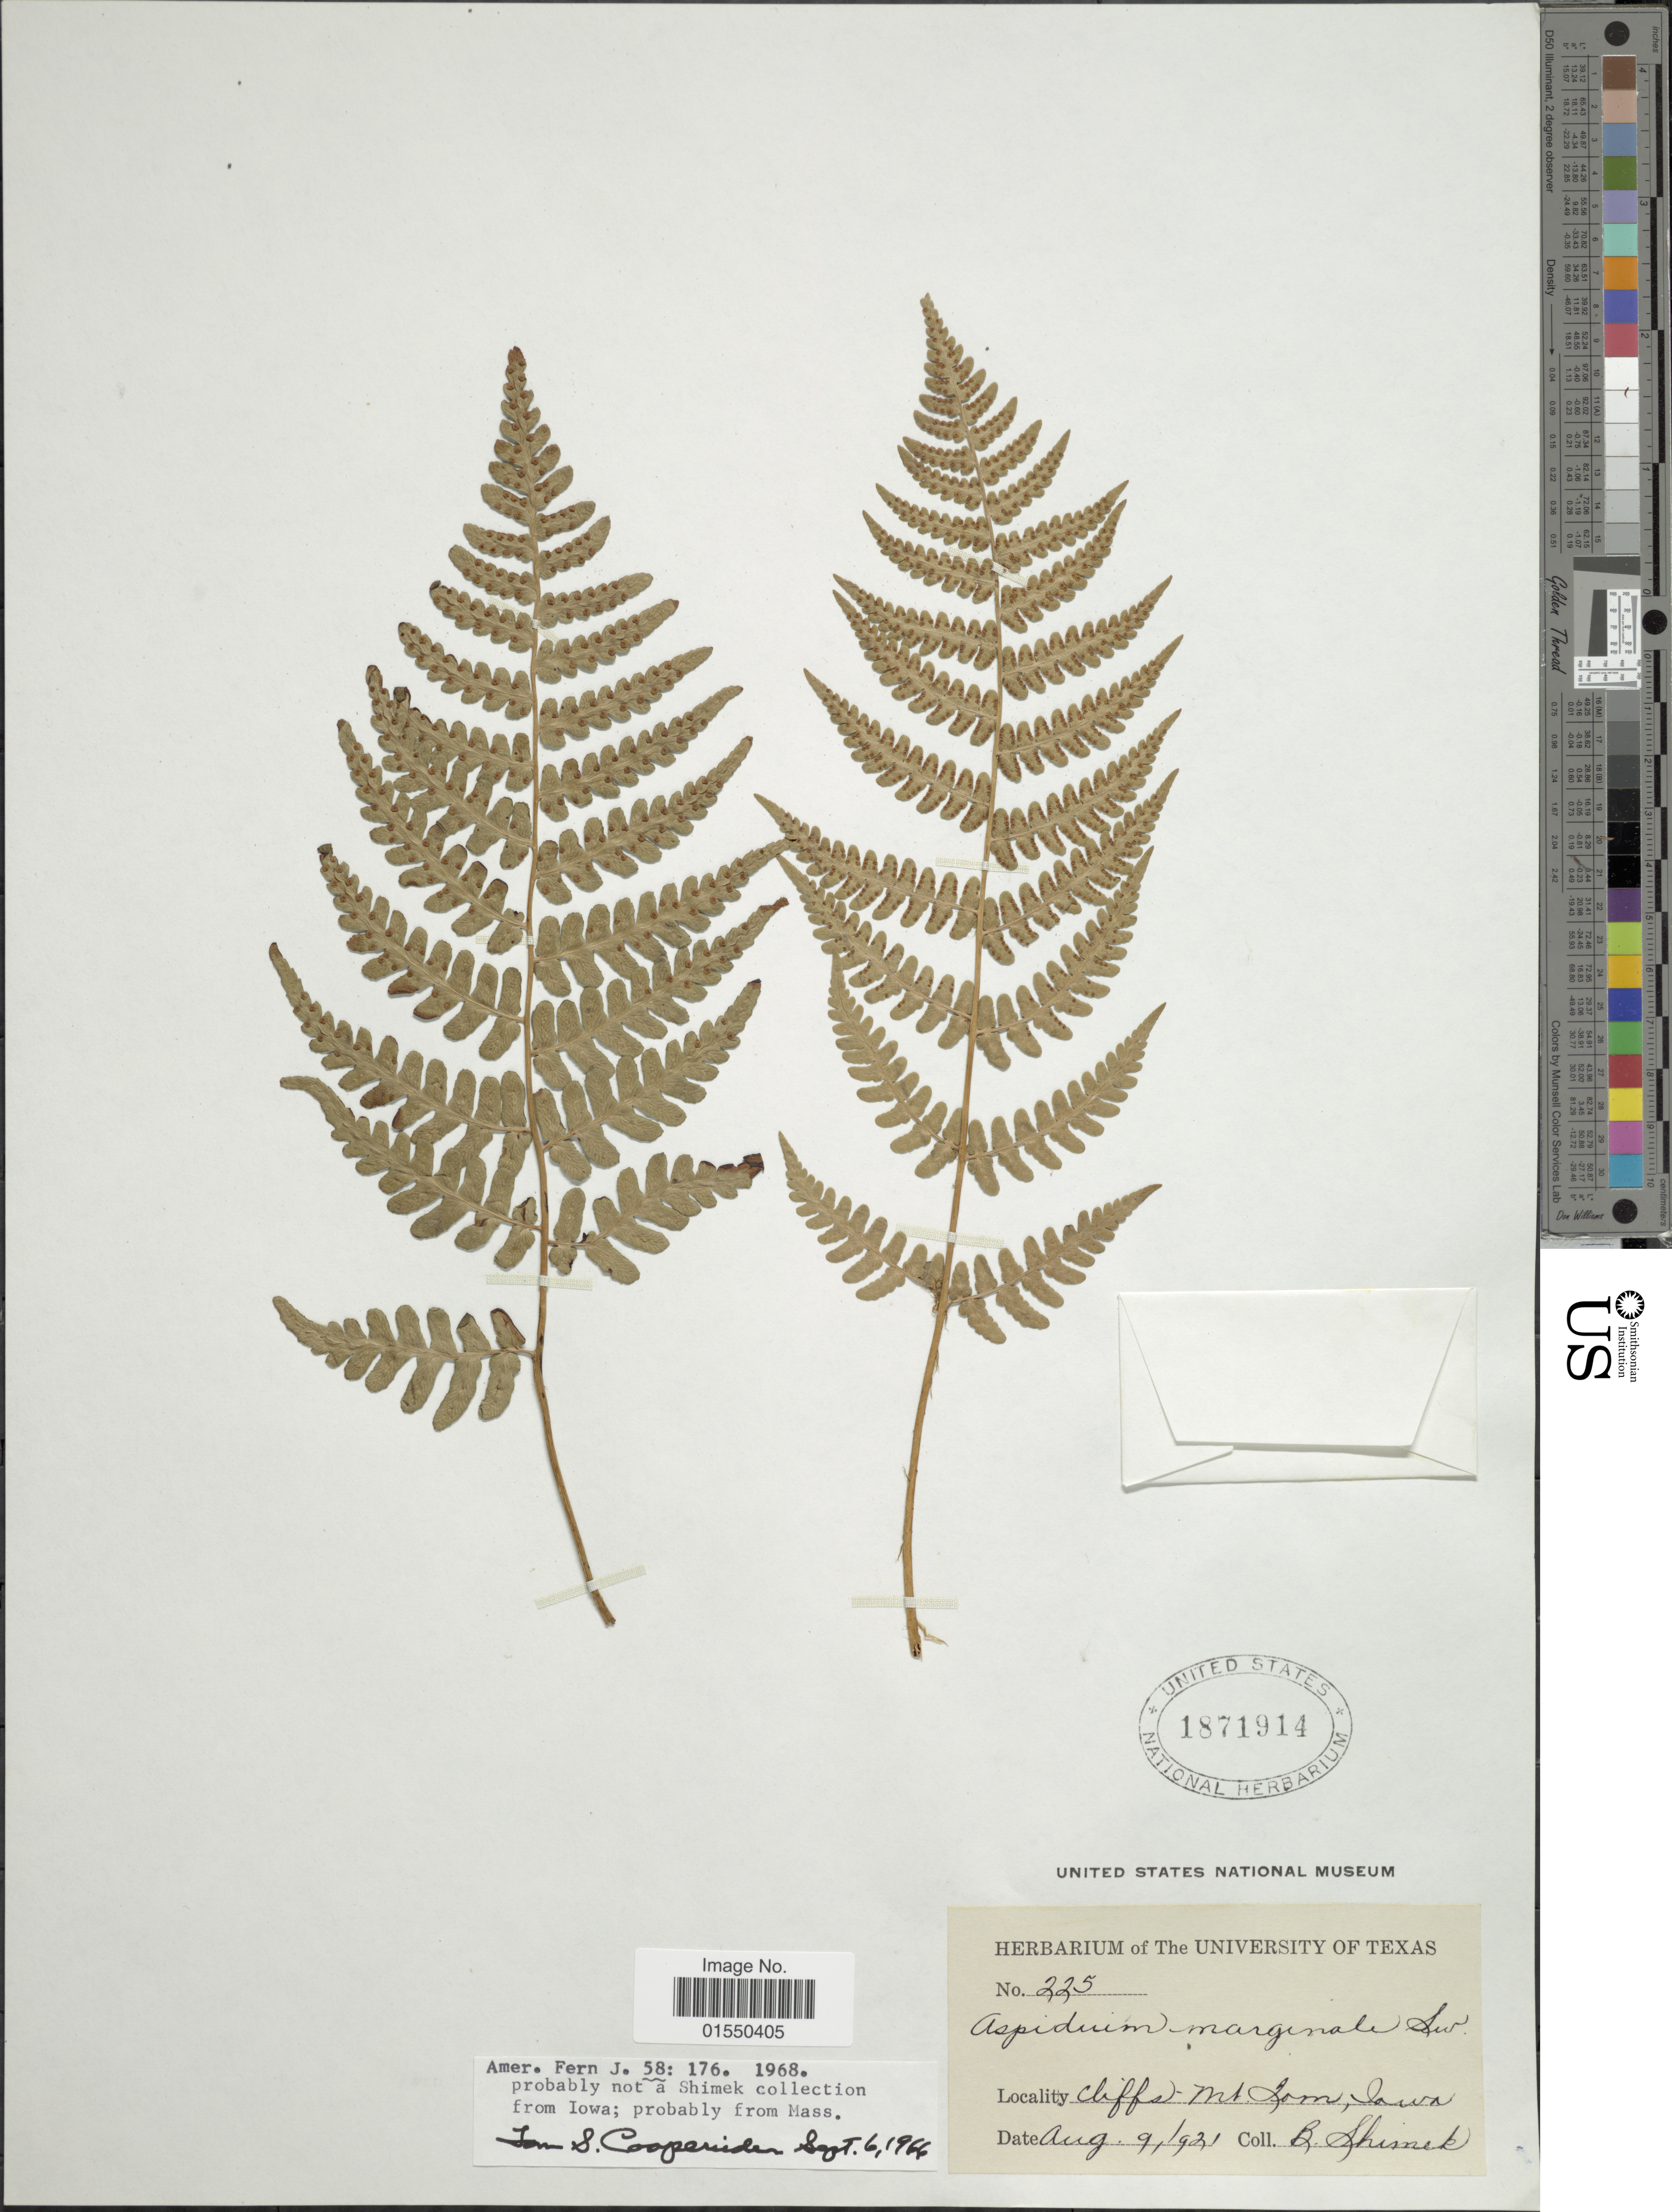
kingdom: Plantae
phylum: Tracheophyta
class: Polypodiopsida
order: Polypodiales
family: Dryopteridaceae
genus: Dryopteris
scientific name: Dryopteris cristata var. spinulosa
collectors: B. Shimek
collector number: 225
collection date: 1921-08-09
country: United States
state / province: Iowa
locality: Cliffs Mt. Jom, Jawa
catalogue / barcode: US 1871914